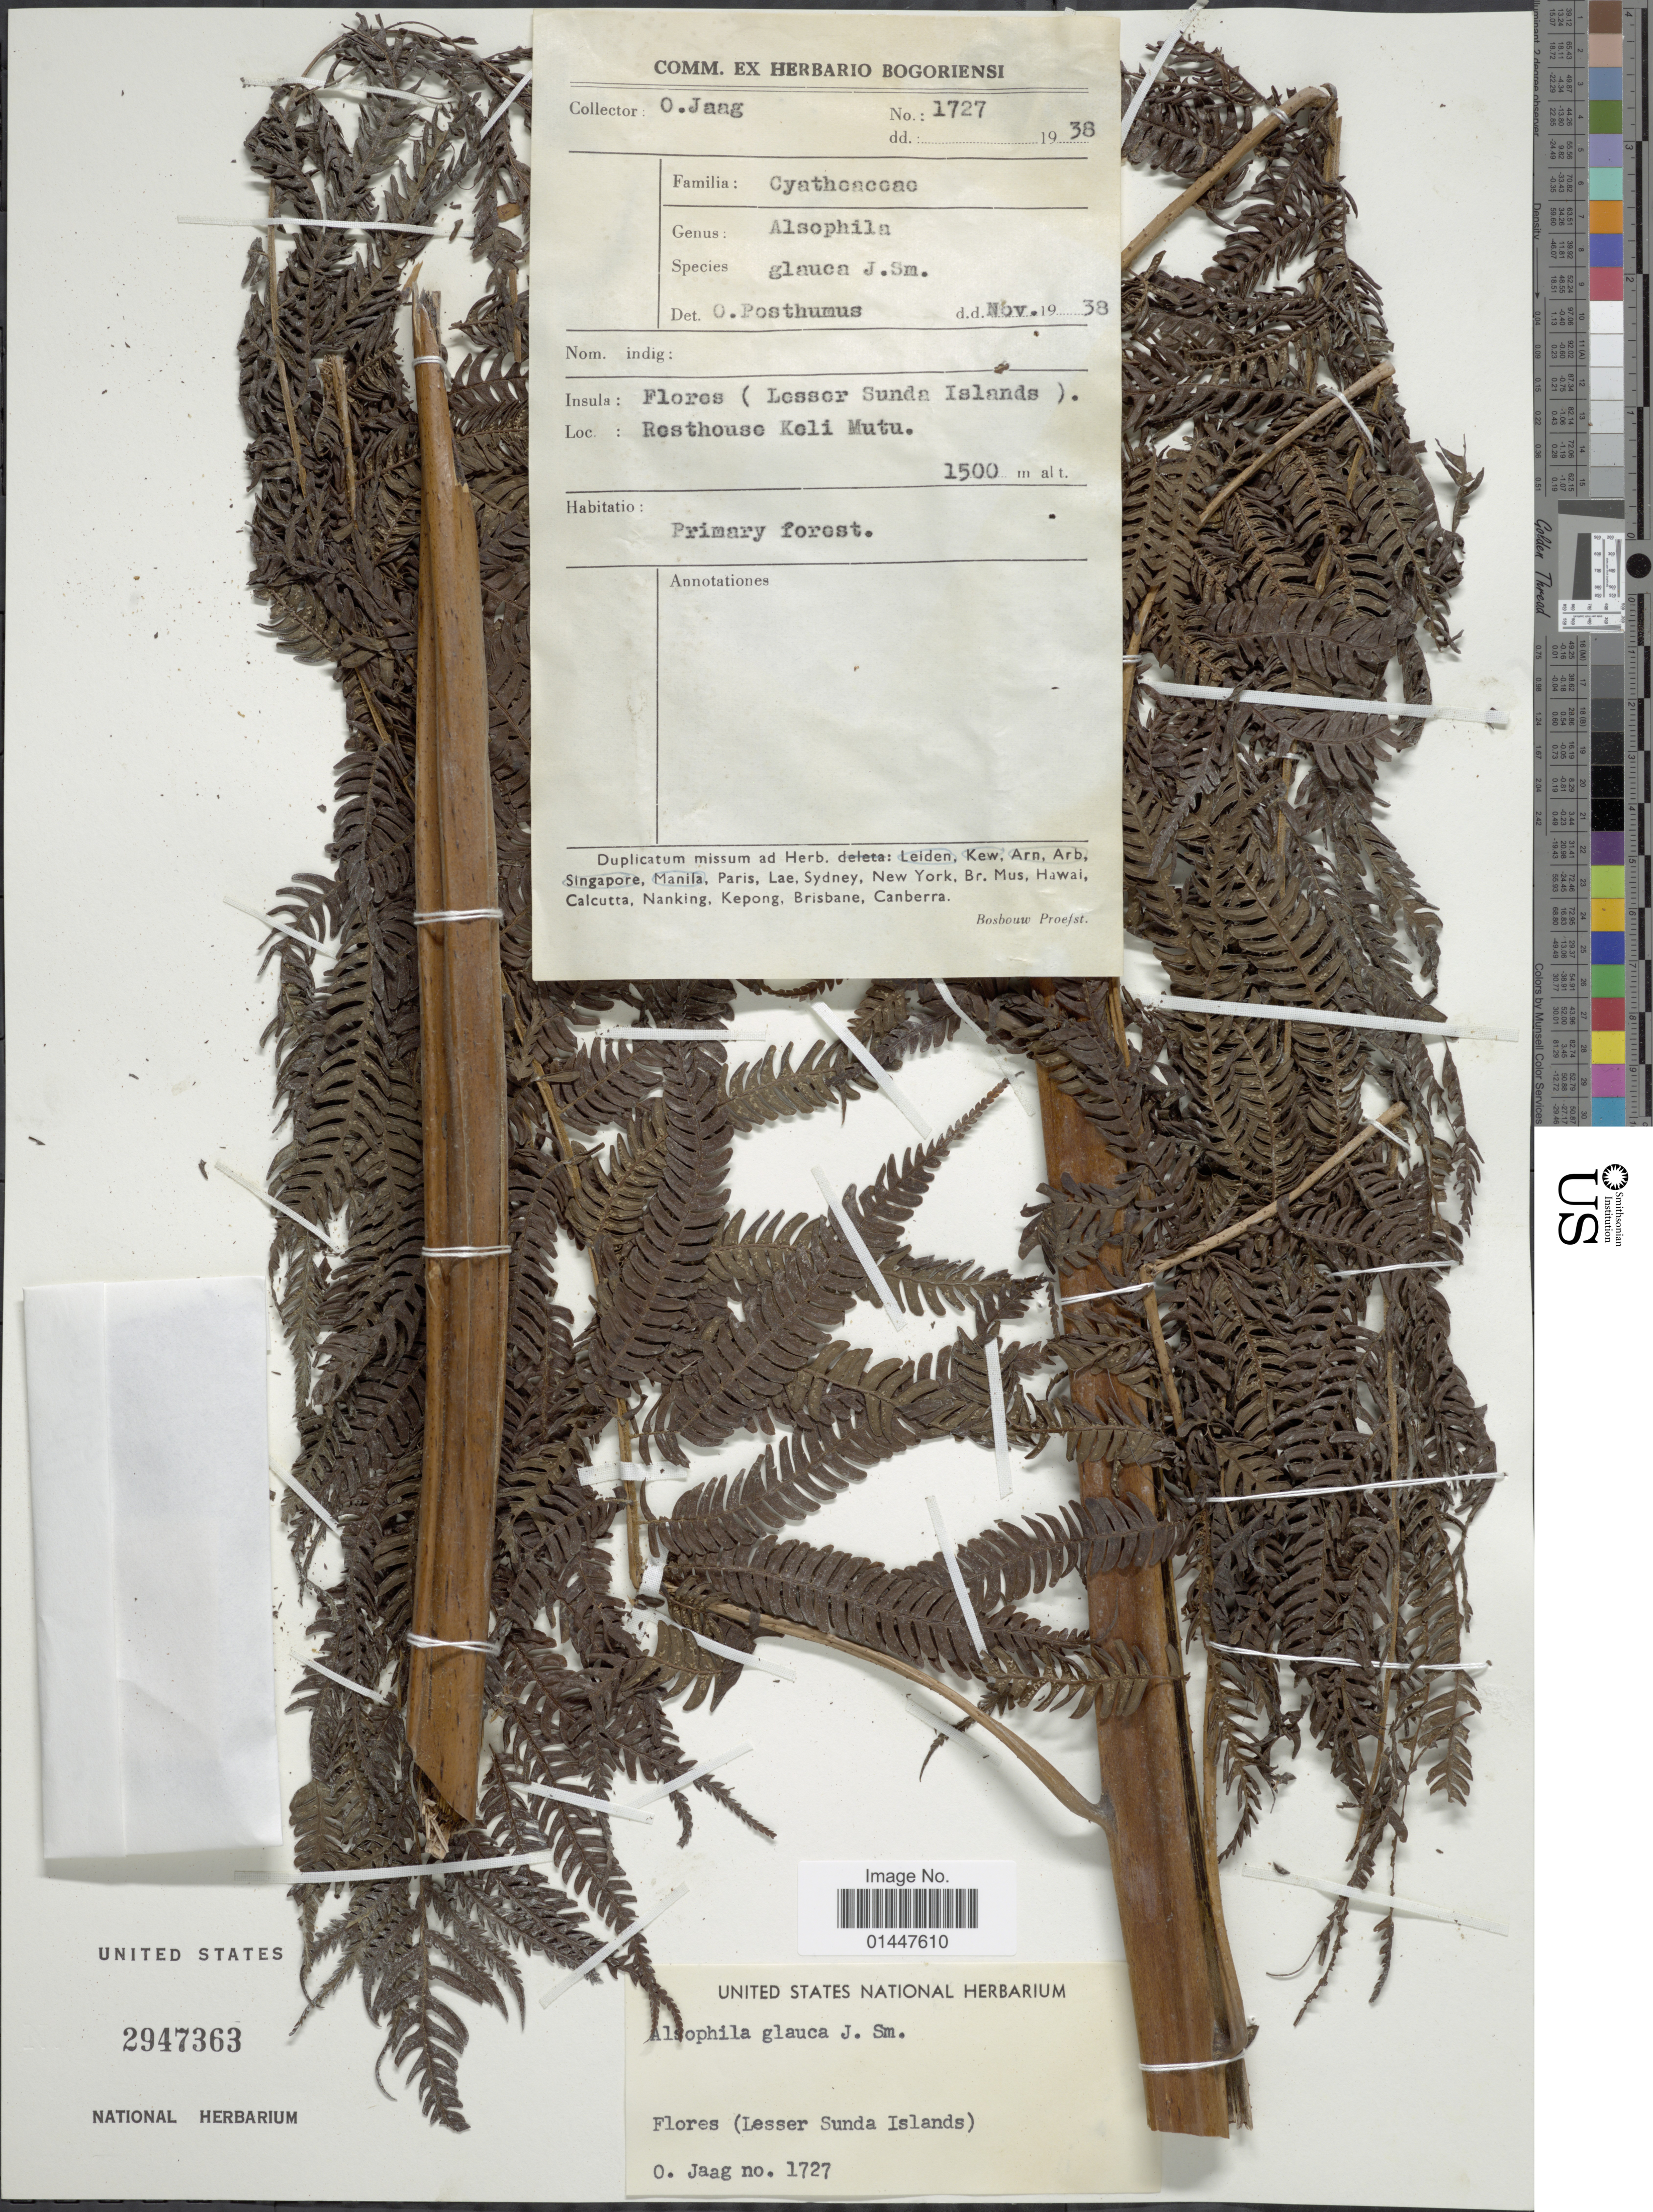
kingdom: Plantae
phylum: Tracheophyta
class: Polypodiopsida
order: Cyatheales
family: Cyatheaceae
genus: Sphaeropteris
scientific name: Sphaeropteris glauca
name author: (Blume) R.M. Tryon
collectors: O. Jaag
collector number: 1727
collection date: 1938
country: Indonesia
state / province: Nusa Tenggara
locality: Flores (Lesser Sunda Islands). Resthouse Keli Mutu.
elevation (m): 1500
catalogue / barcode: US 2947363